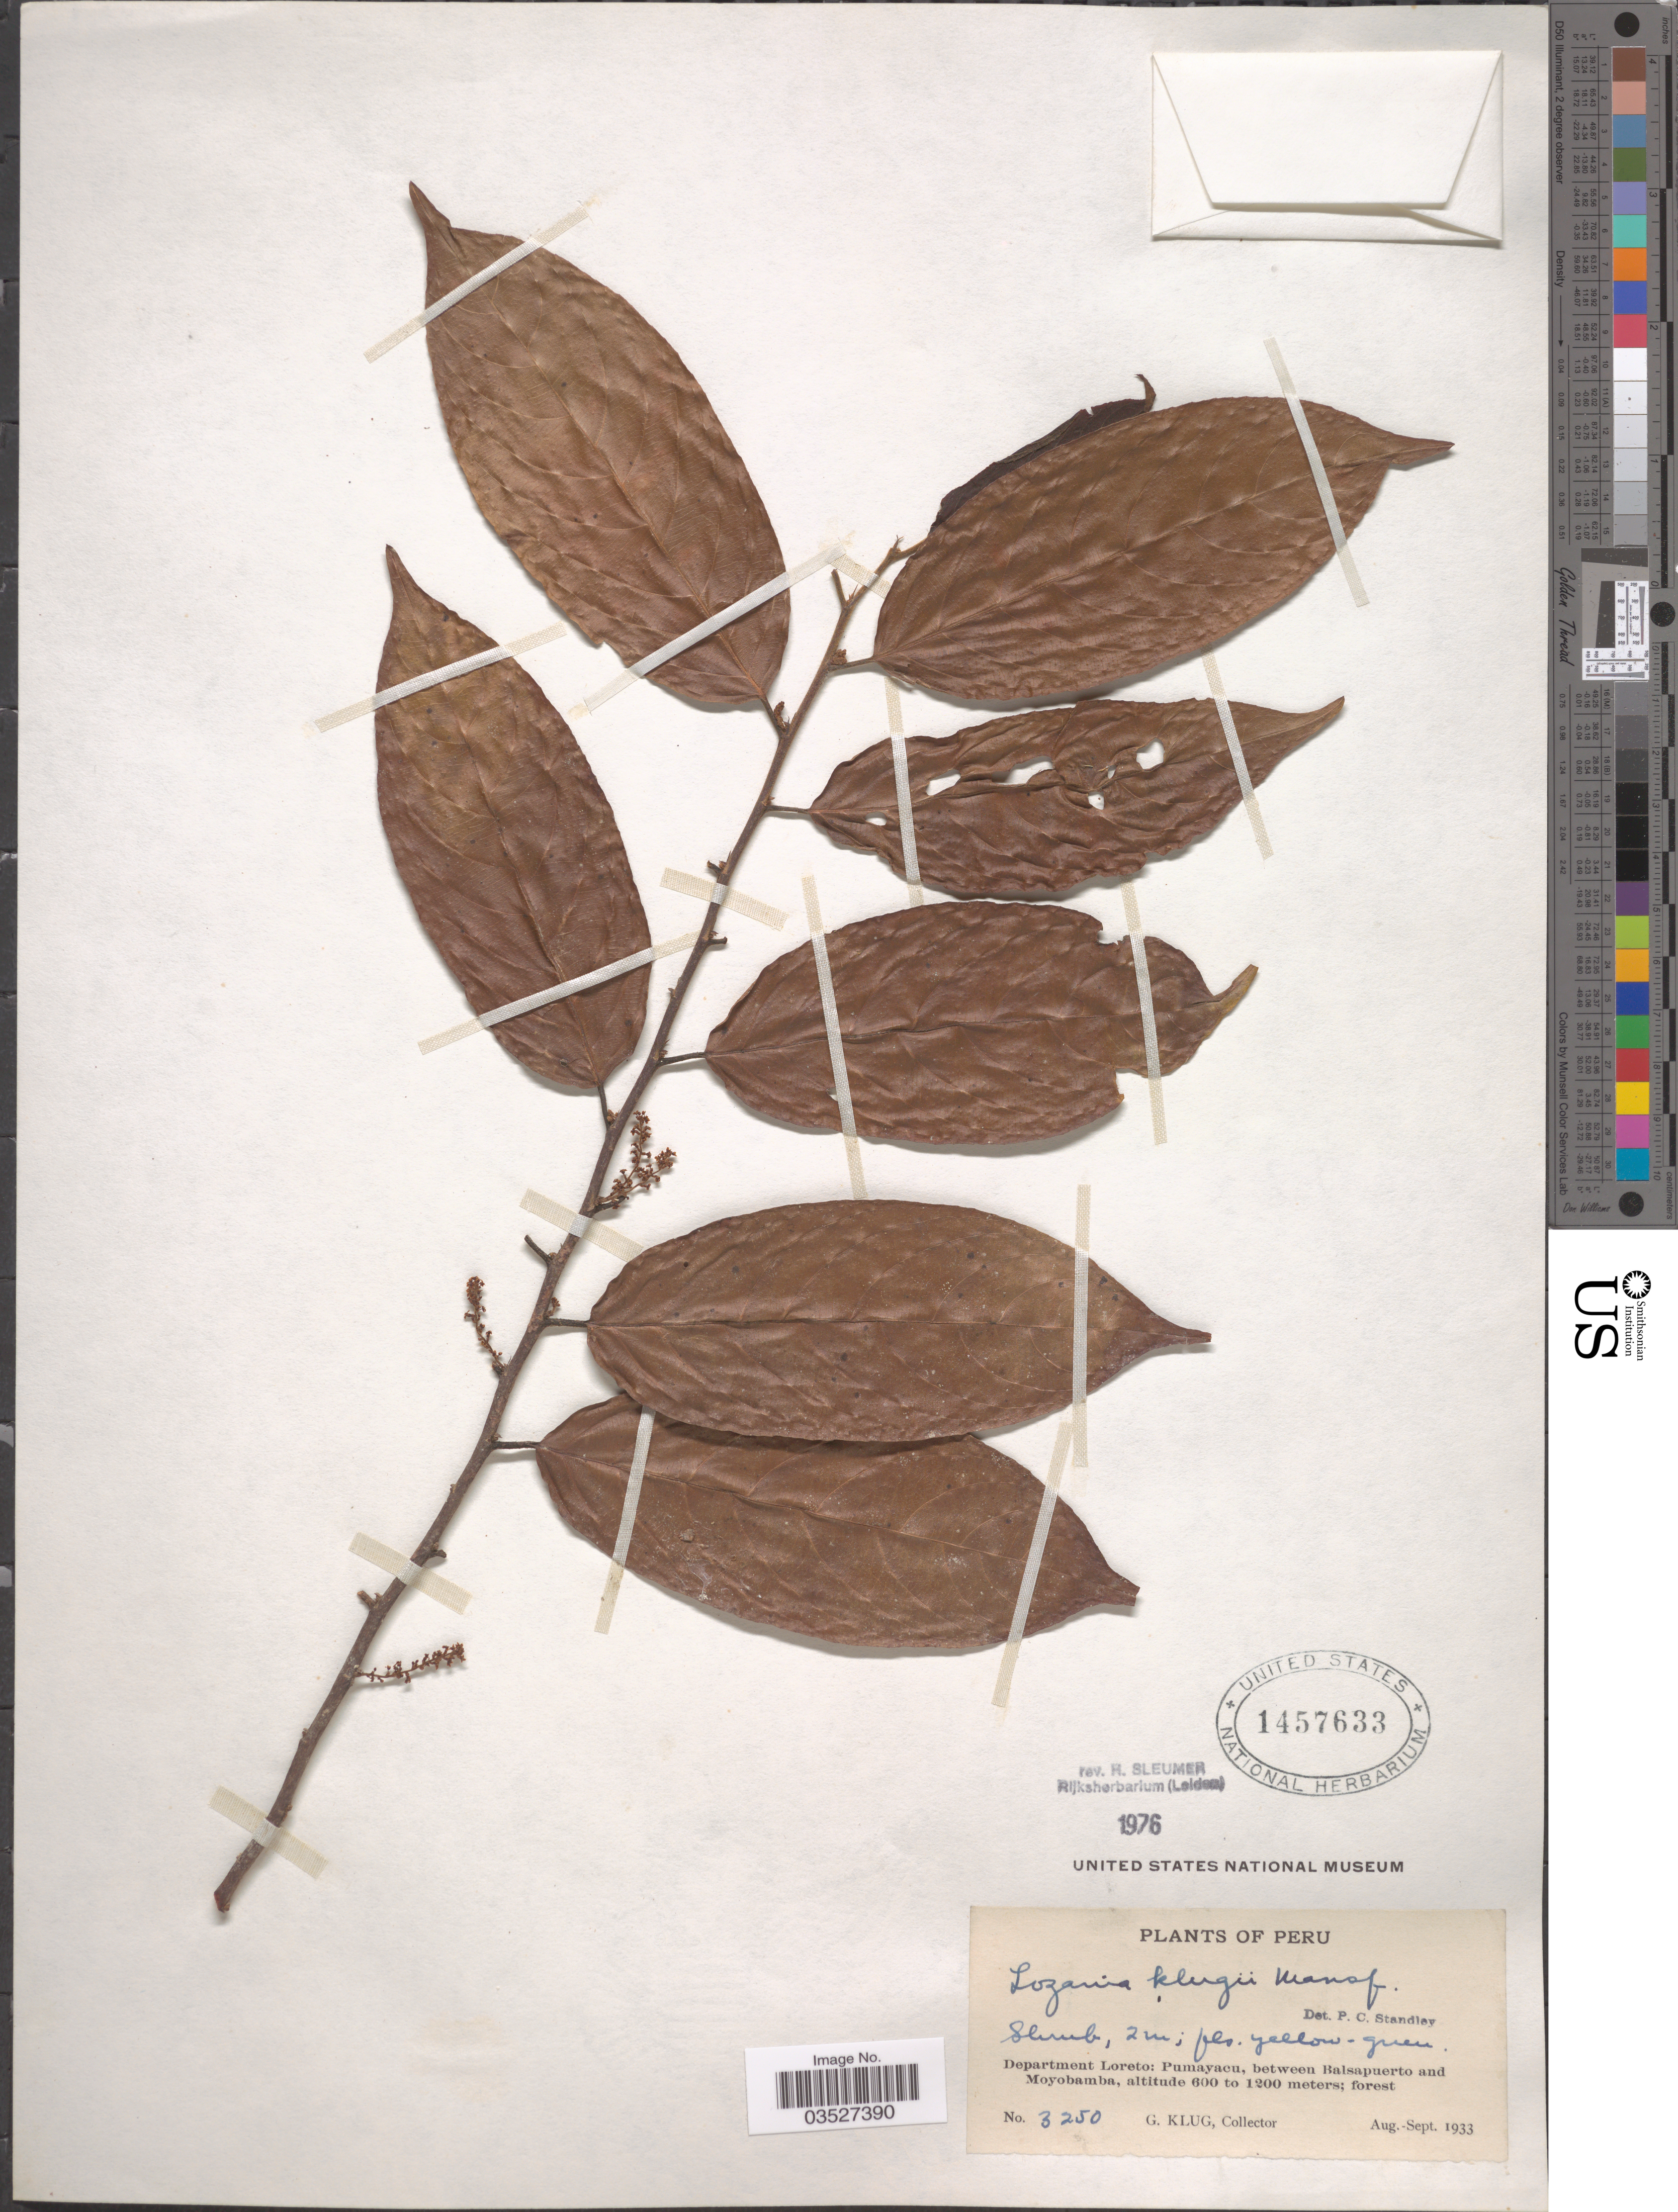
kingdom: Plantae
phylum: Tracheophyta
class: Magnoliopsida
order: Malpighiales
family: Lacistemataceae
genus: Lozania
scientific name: Lozania klugii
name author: (Mansf.) Mansf.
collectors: G. Klug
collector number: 3250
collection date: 1933-08/1933-09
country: Peru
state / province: Loreto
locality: Department Loreto: Pumayacu, between Balsapuerto and Moyobamba.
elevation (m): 600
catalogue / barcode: US 1457633